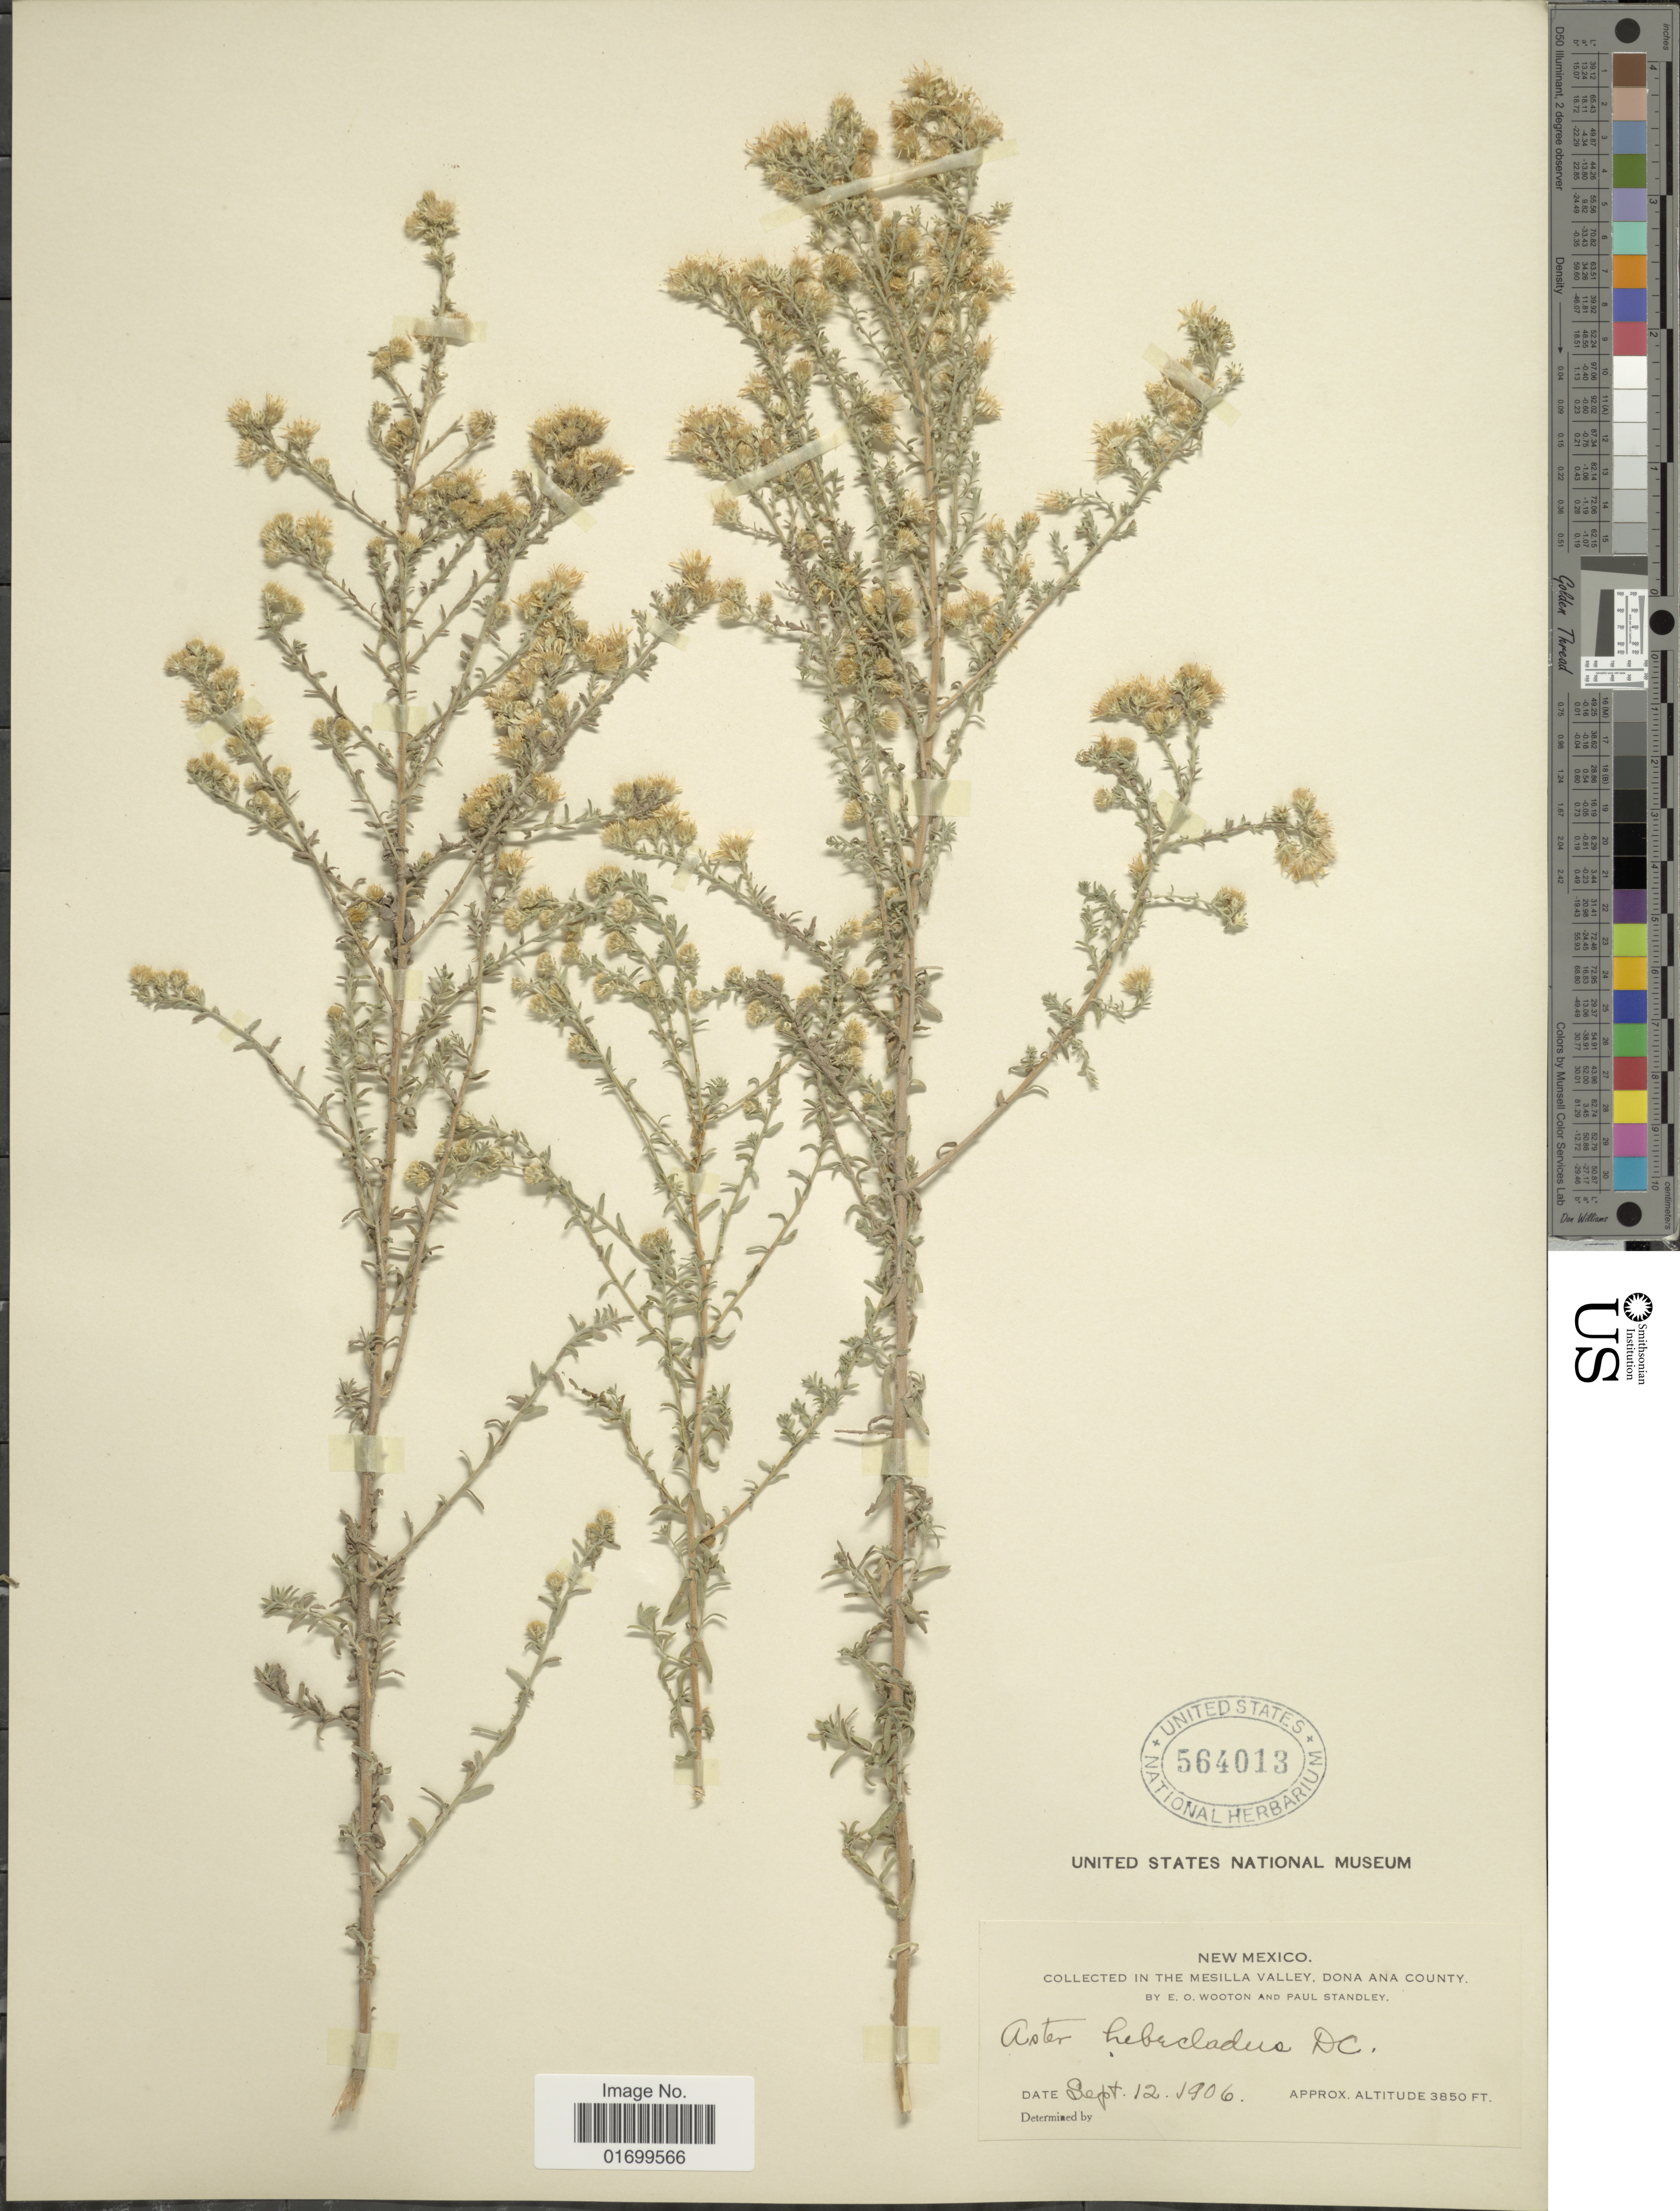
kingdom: Plantae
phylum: Tracheophyta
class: Magnoliopsida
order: Asterales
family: Asteraceae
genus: Symphyotrichum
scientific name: Symphyotrichum ericoides var. ericoides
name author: (L.) G.L. Nesom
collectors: E. O. Wooton & P. C. Standley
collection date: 1906-09-12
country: United States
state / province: New Mexico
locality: In the Mesilla Valley, Dona Ana County.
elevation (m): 1173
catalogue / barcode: US 564013